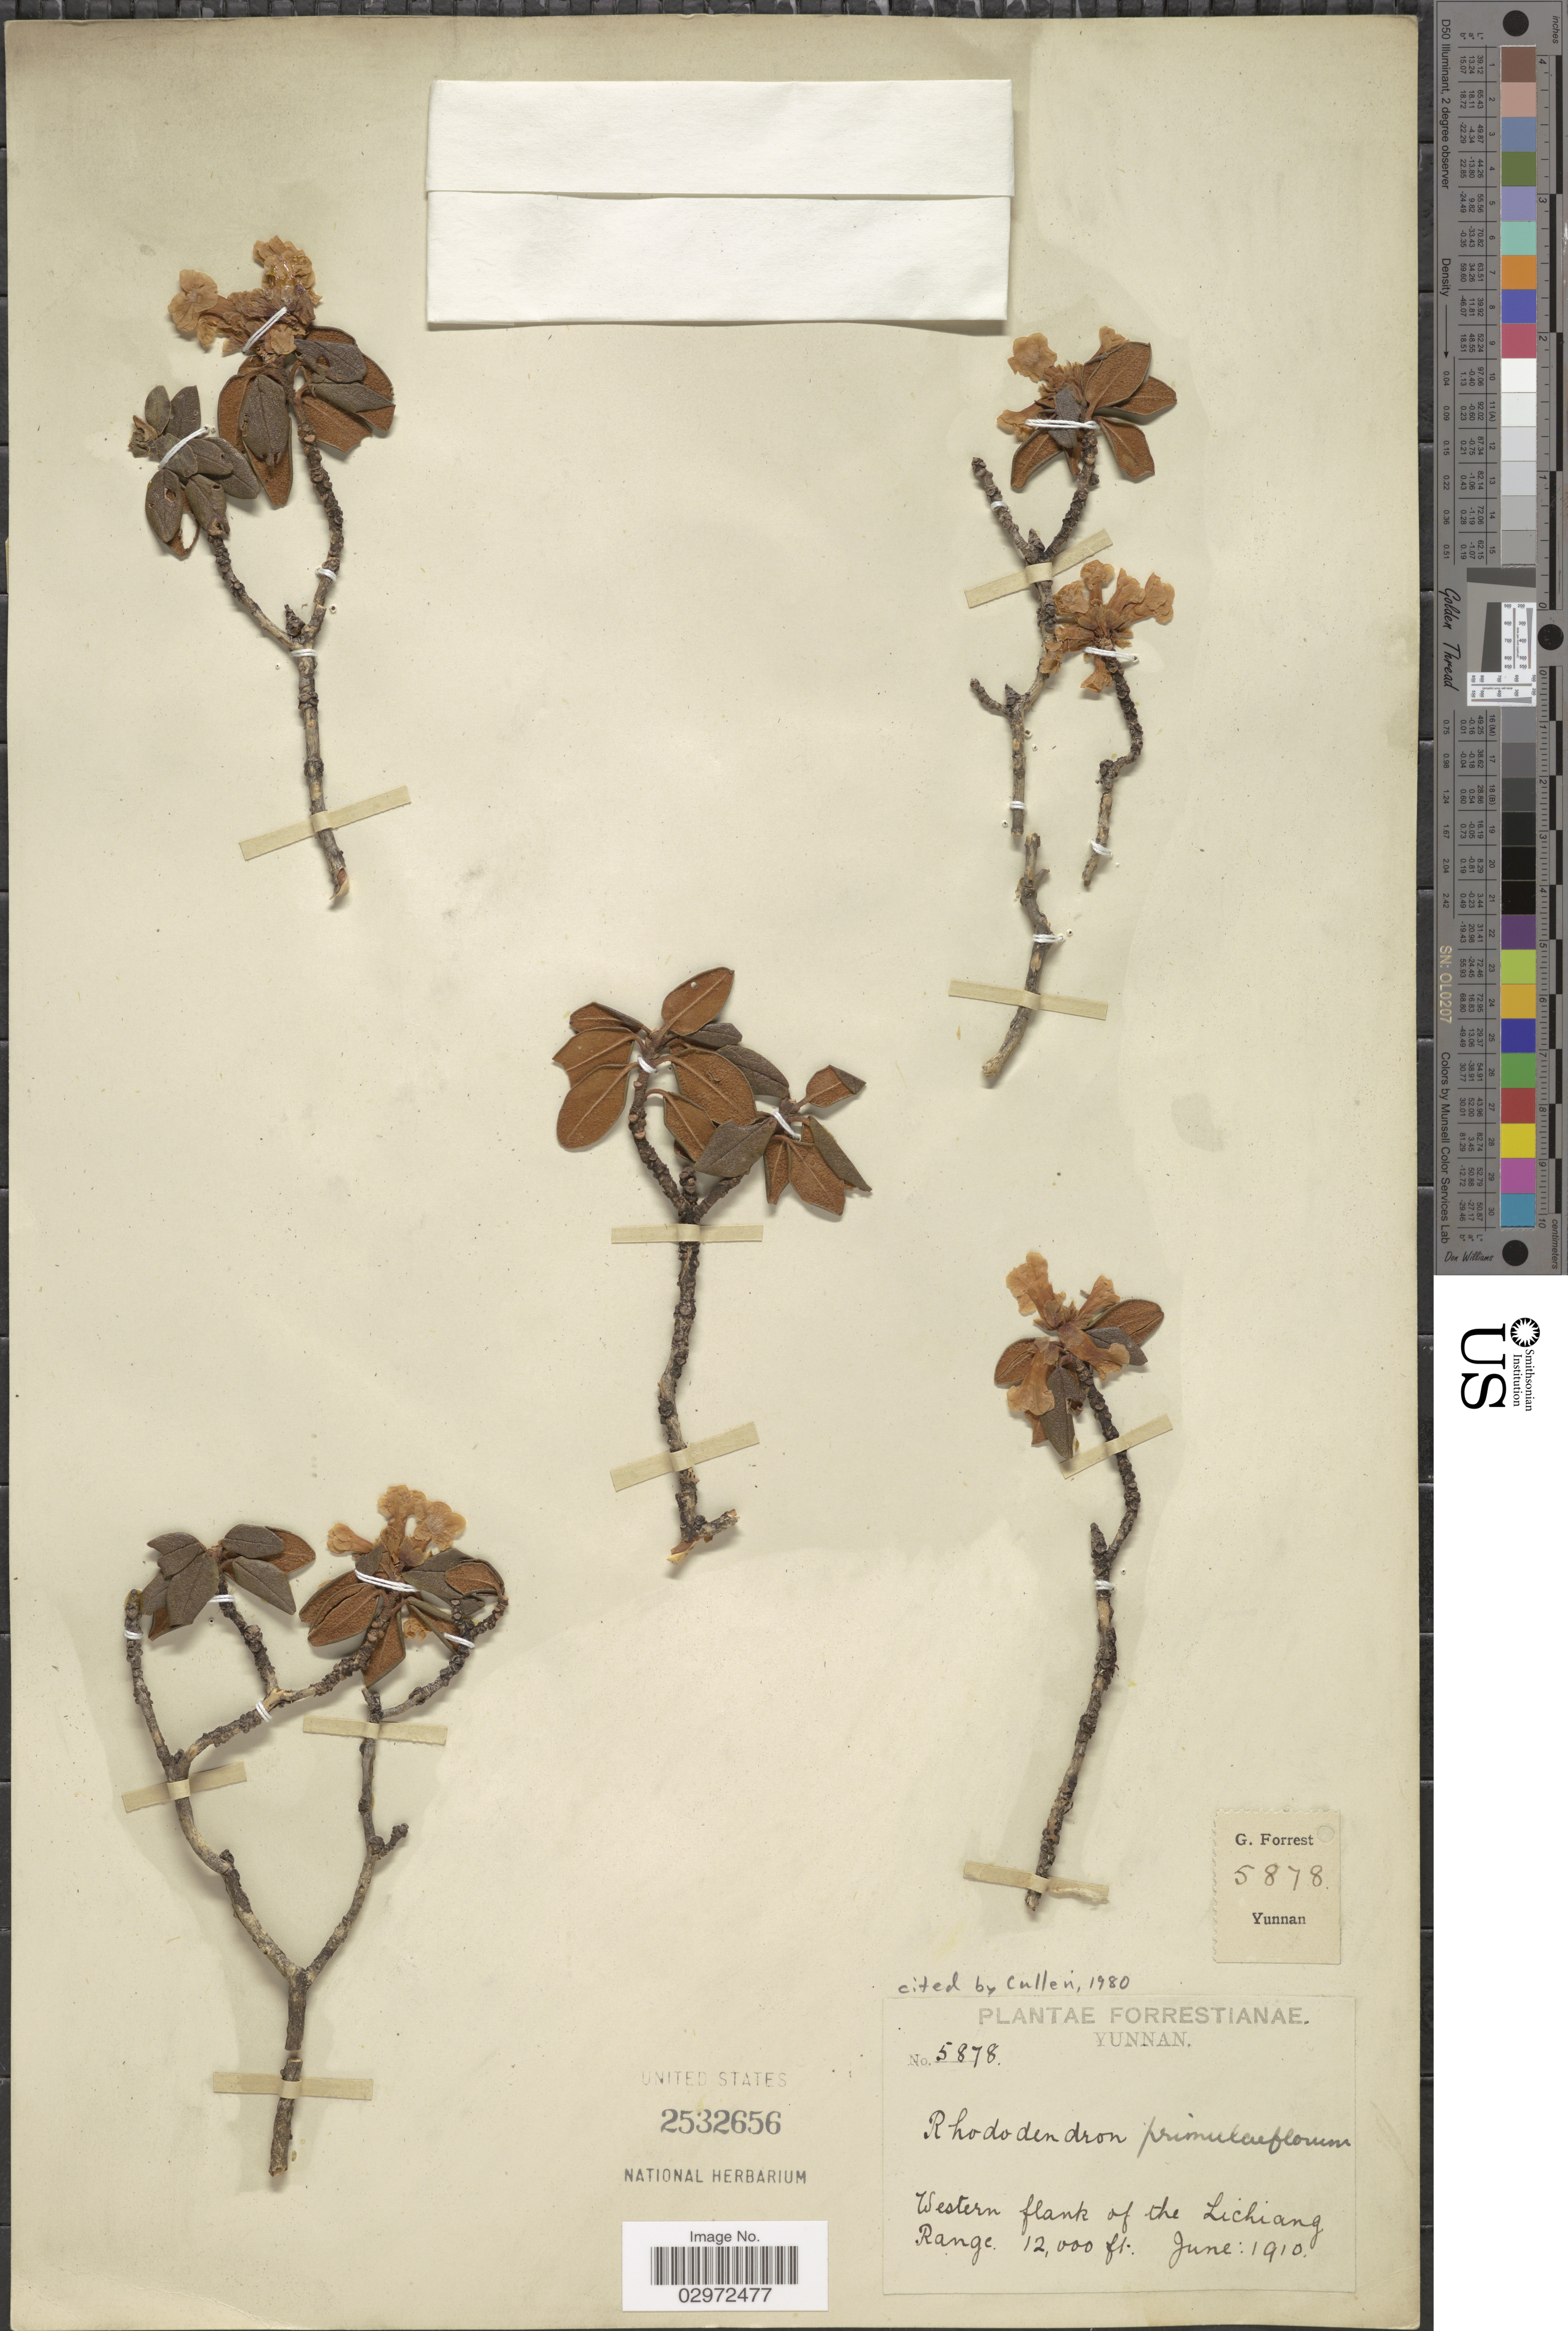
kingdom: Plantae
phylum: Tracheophyta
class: Magnoliopsida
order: Ericales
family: Ericaceae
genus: Rhododendron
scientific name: Rhododendron primuliflorum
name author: É. Bureau & Franch.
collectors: G. Forrest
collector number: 5878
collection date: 1910-06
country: China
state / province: Yunnan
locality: Western flank of the Lichiang.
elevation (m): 3658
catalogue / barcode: US 2532656